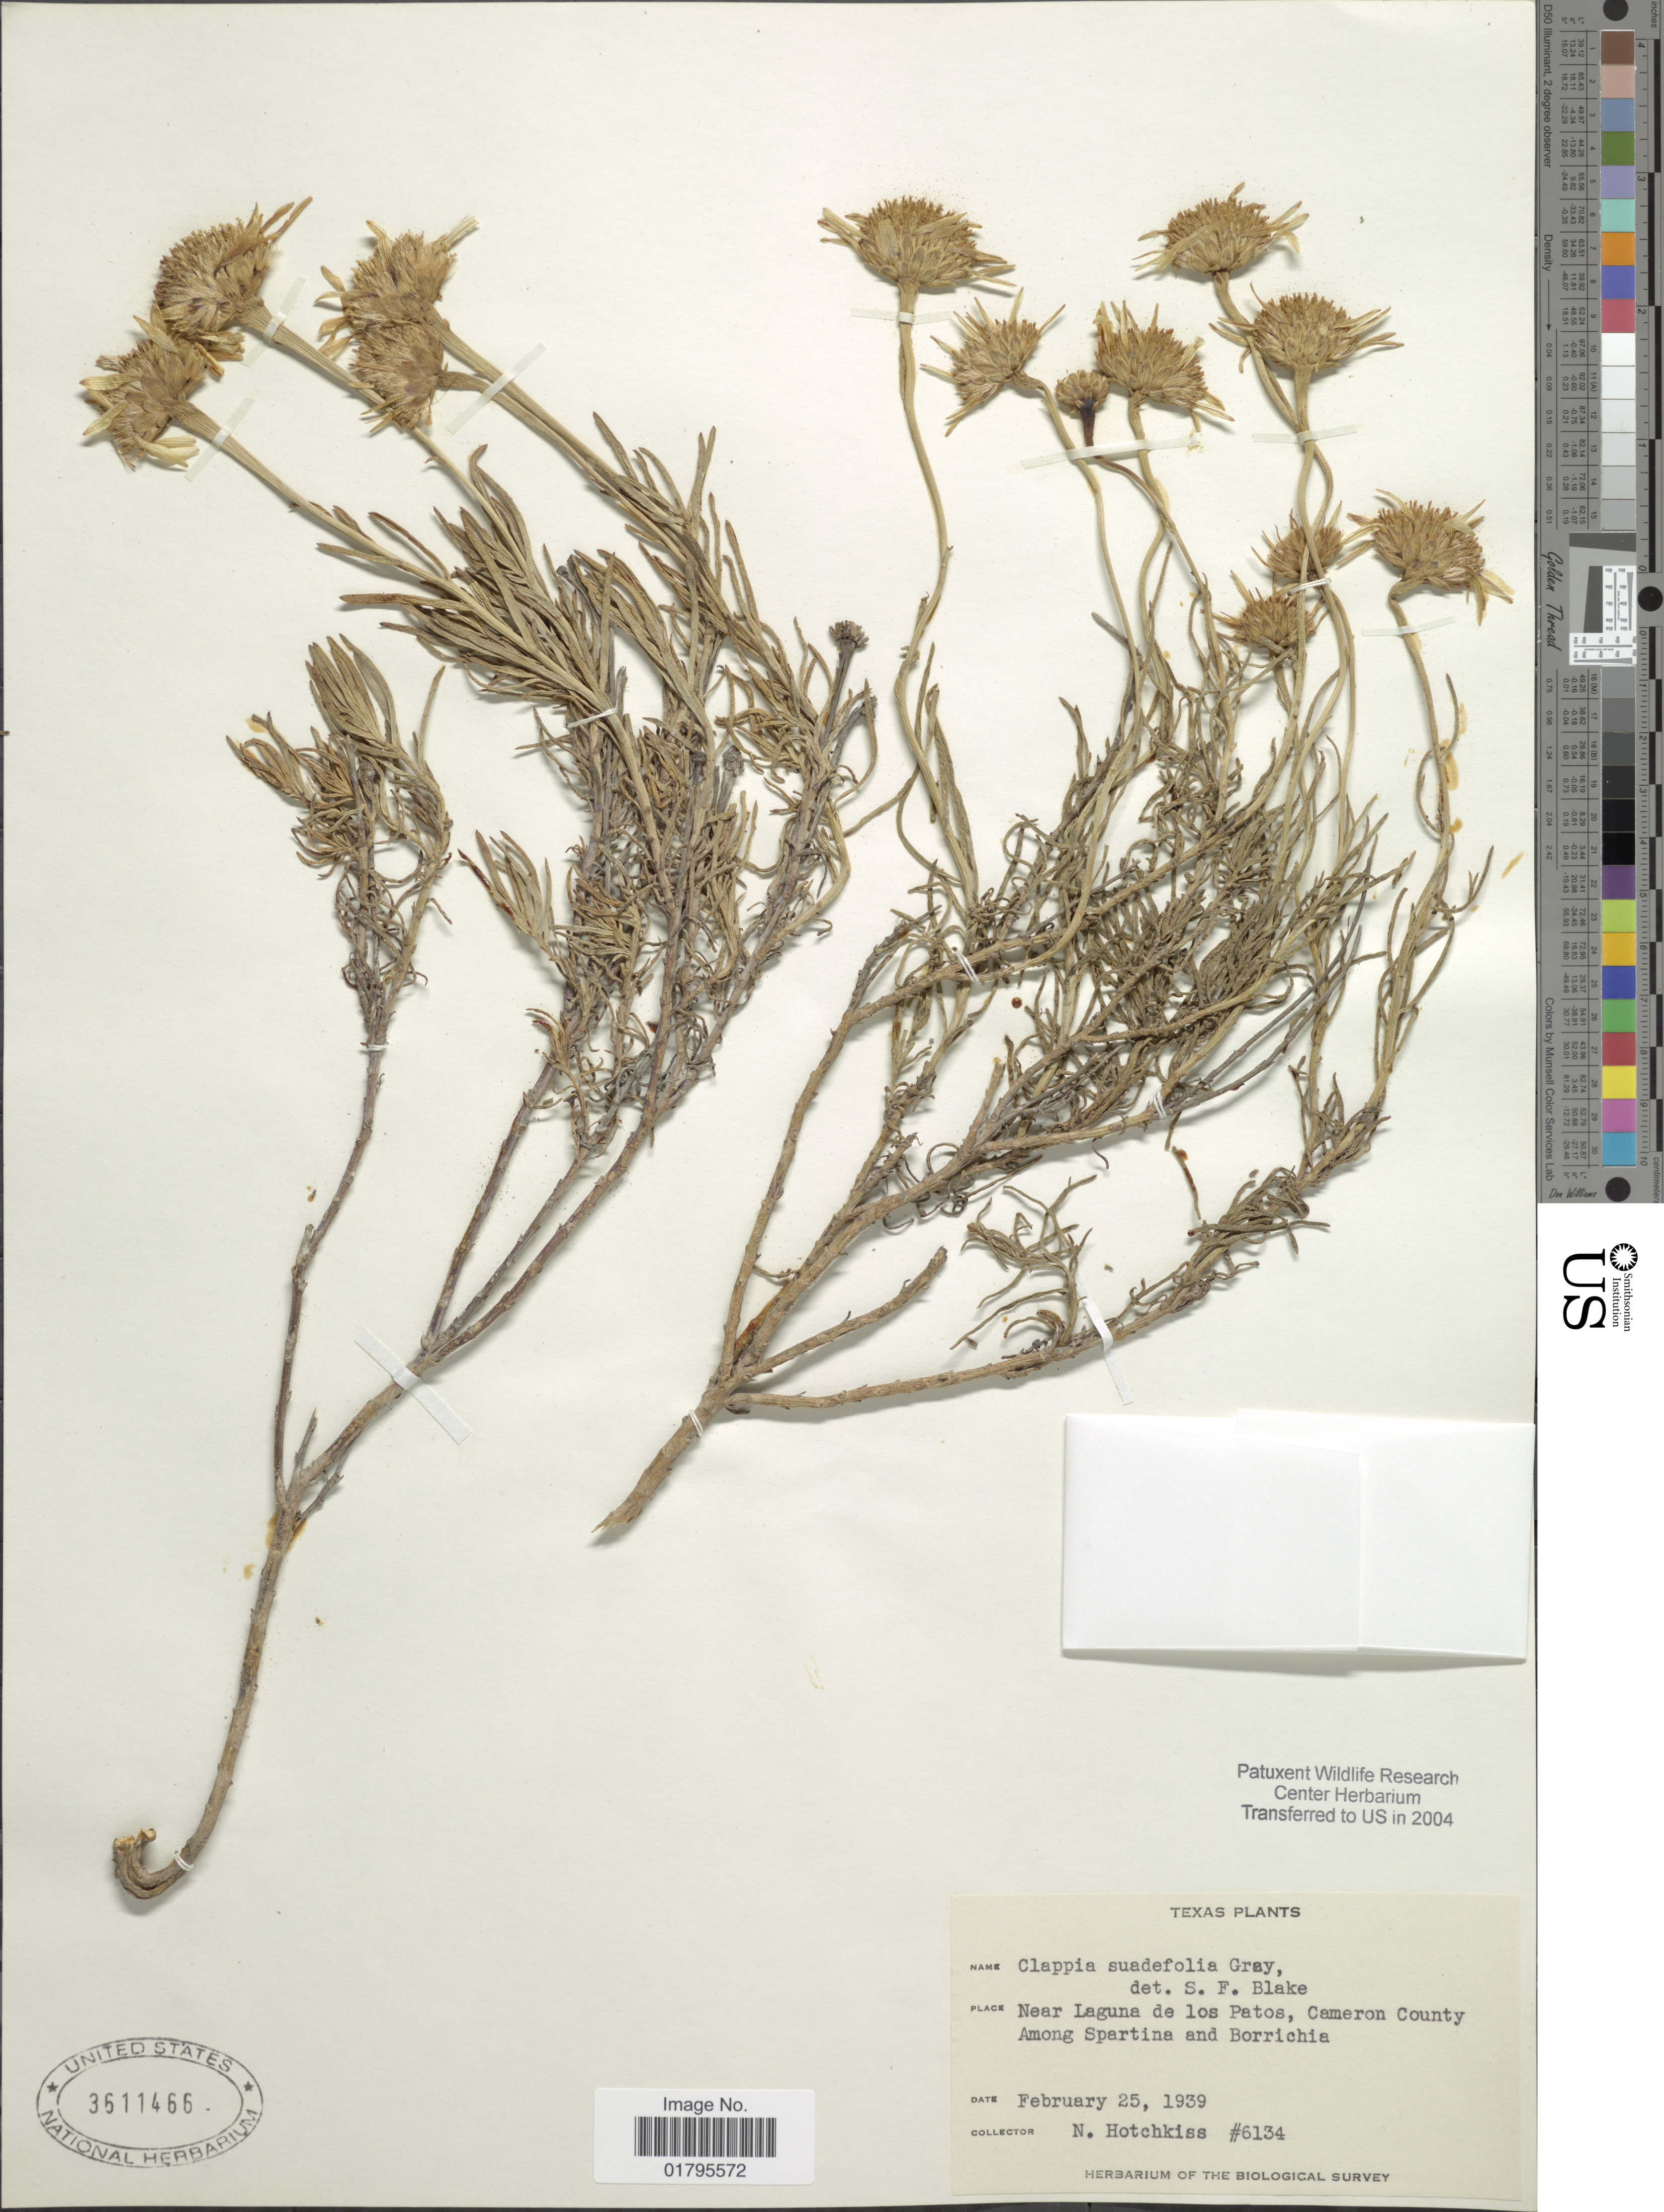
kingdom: Plantae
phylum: Tracheophyta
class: Magnoliopsida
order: Asterales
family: Asteraceae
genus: Clappia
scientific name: Clappia suaedaefolia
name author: A. Gray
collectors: N. Hotchkiss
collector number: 6134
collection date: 1939-02-25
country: United States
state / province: Texas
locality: Near laguna de los Patos, Cameron County Among Spartina and Borrichia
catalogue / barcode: US 3611466